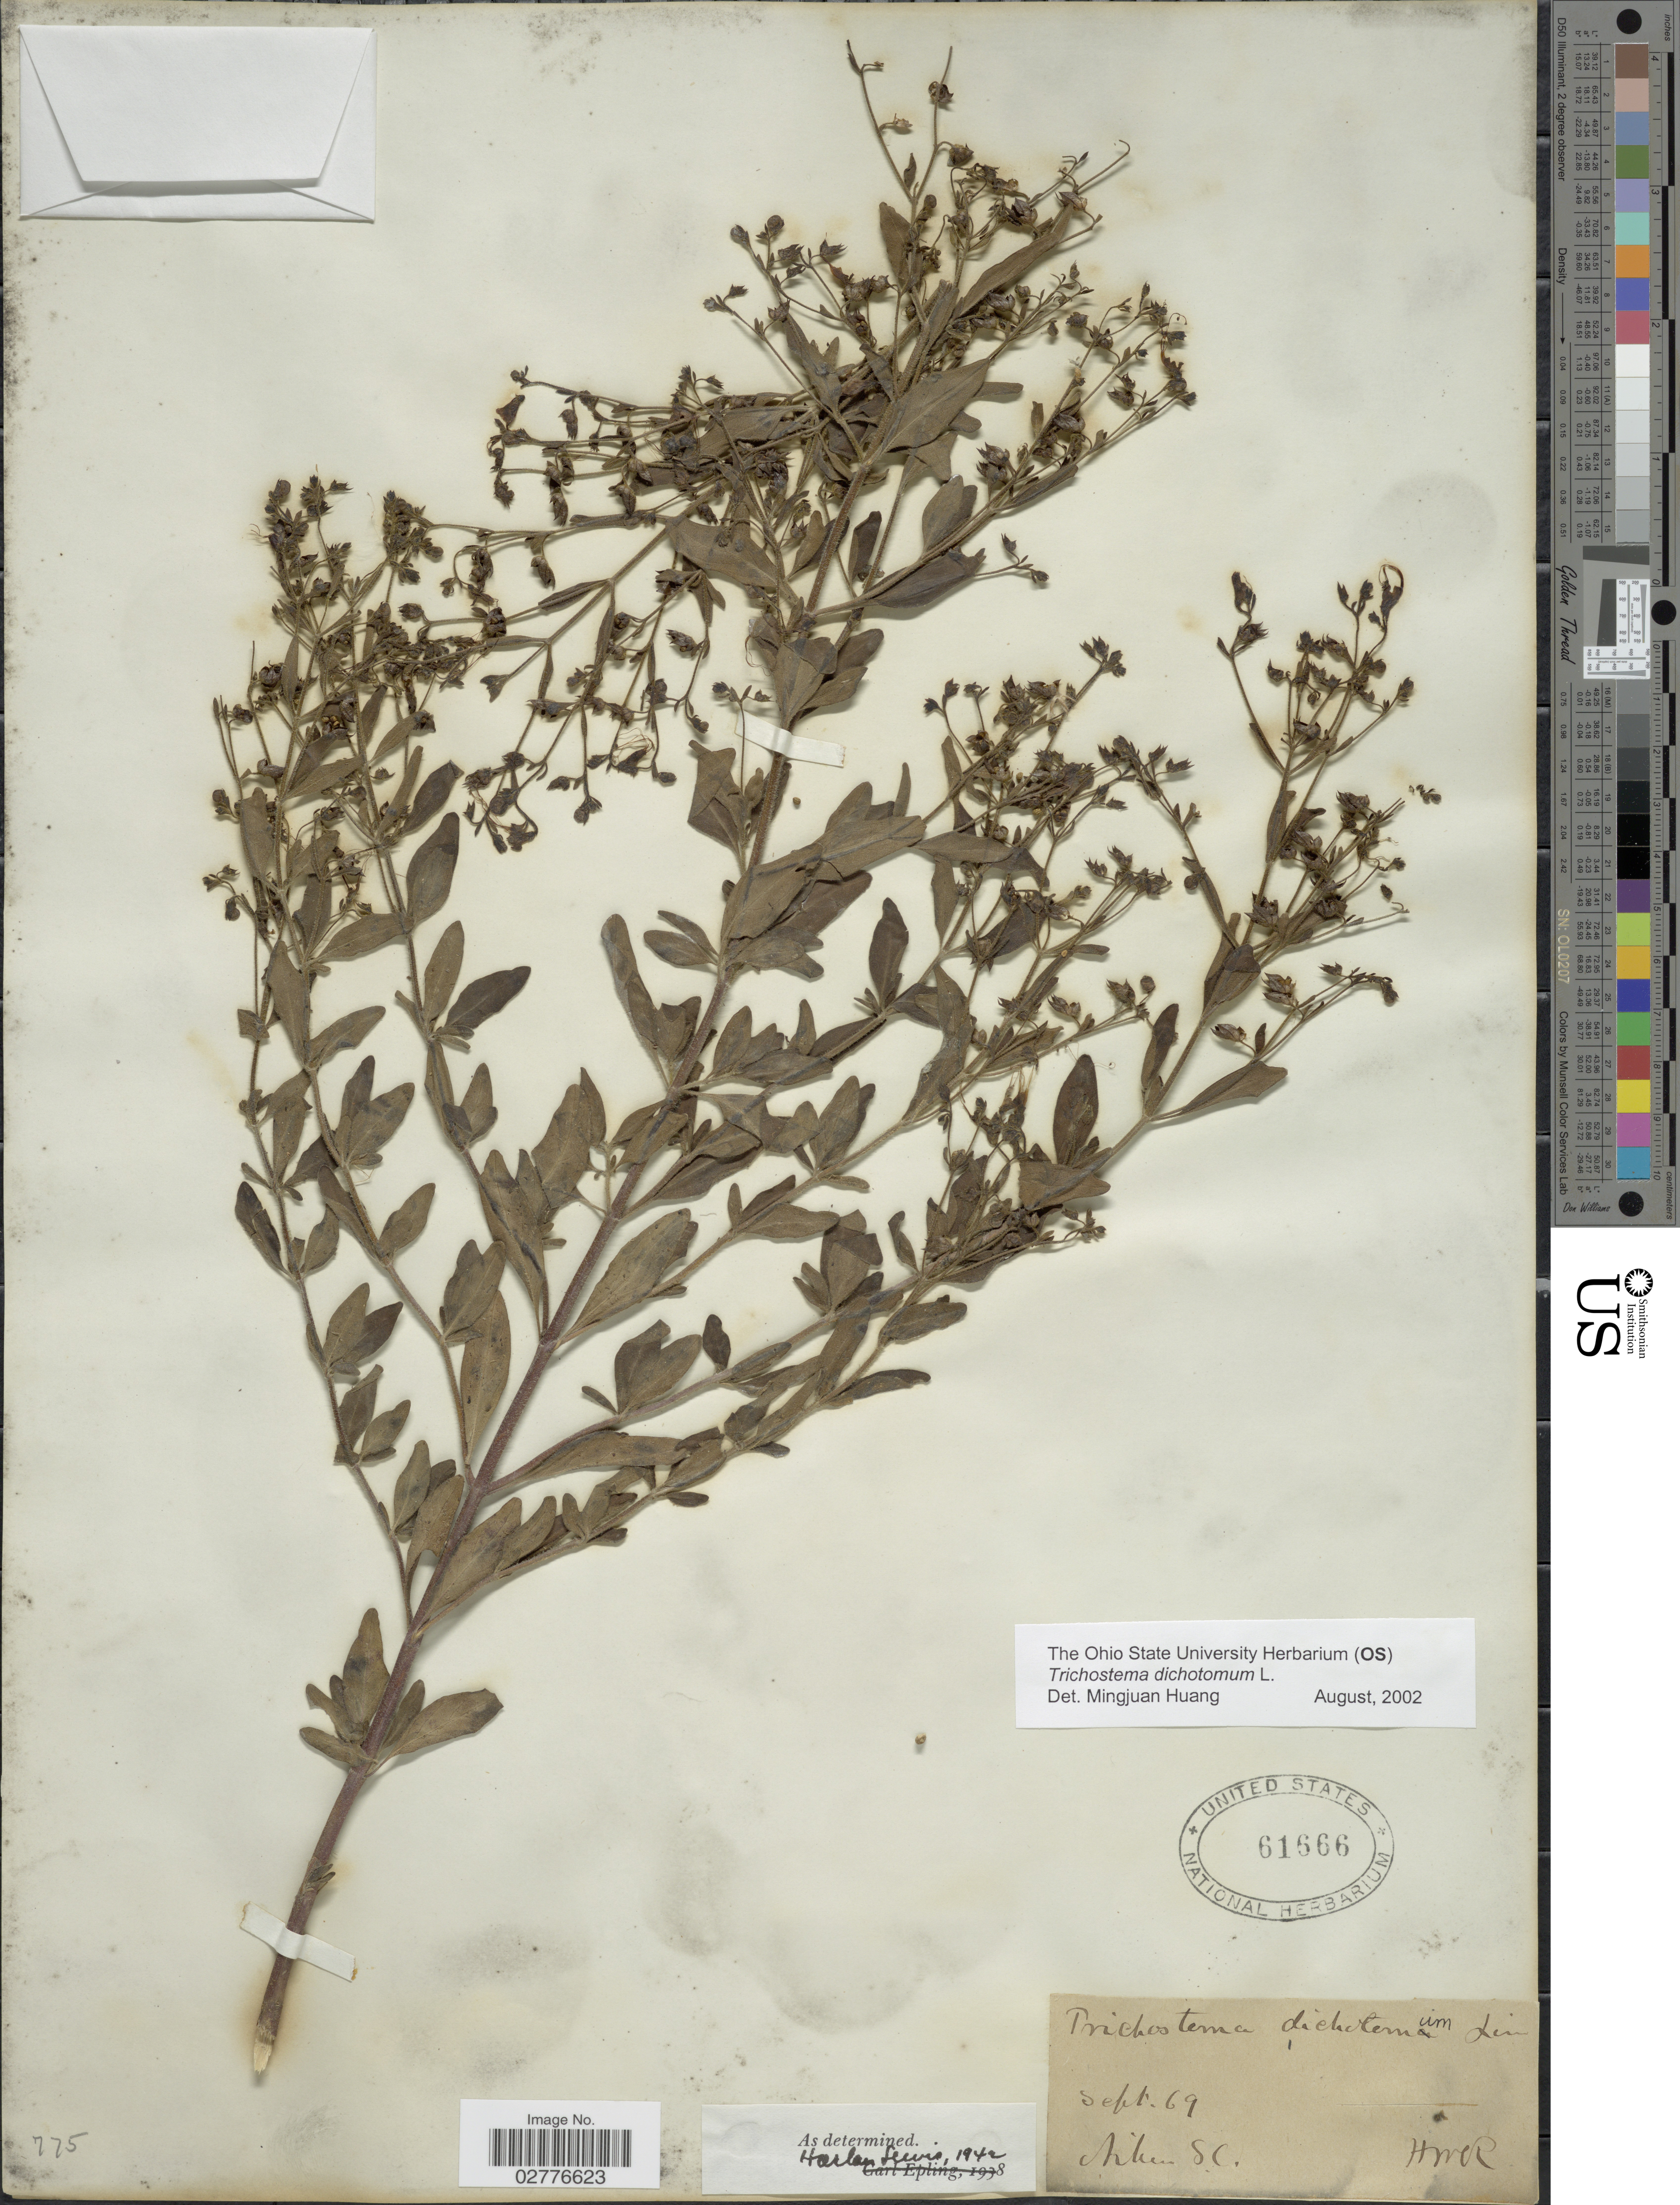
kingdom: Plantae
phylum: Tracheophyta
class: Magnoliopsida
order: Lamiales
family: Lamiaceae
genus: Trichostema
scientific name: Trichostema dichotomum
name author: L.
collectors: H. W. R.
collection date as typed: Transcribed d/m/y: /9/69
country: United States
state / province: South Carolina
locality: Aiken.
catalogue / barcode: US 61666